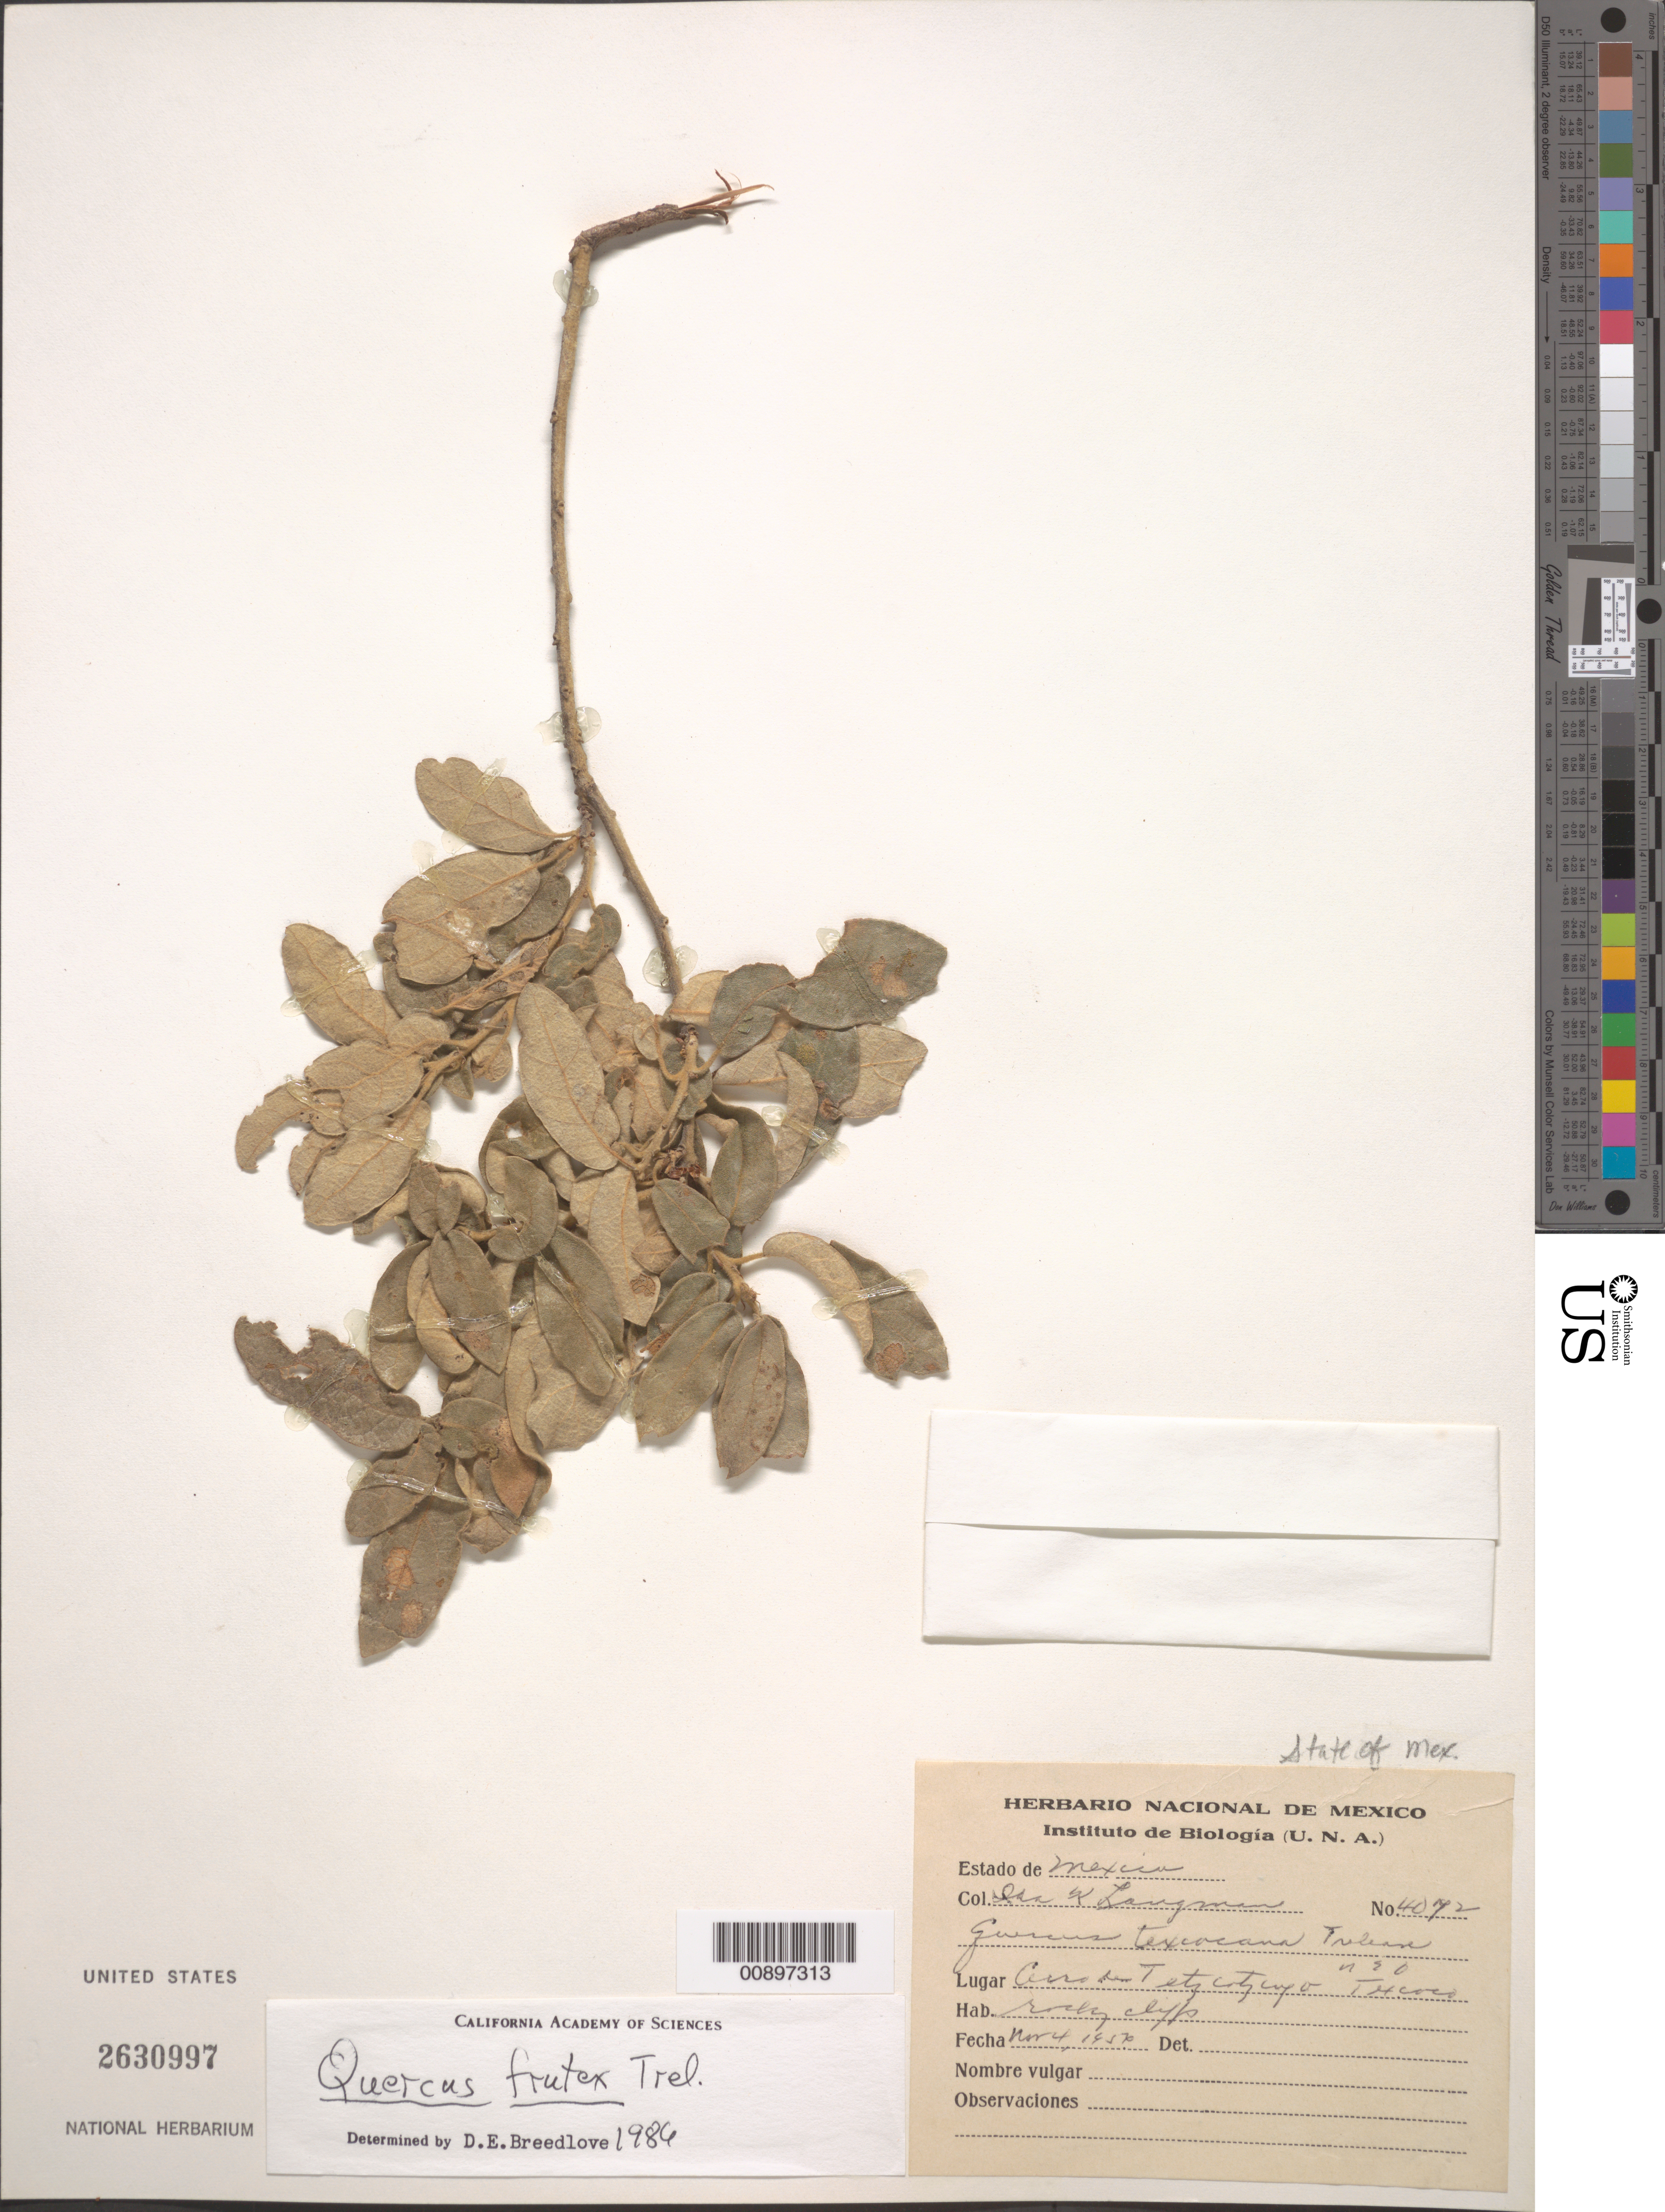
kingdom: Plantae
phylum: Tracheophyta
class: Magnoliopsida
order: Fagales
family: Fagaceae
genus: Quercus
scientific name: Quercus frutex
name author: Trel.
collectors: I. K. Langman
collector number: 4072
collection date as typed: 04 Nov 1957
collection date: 1957-11-04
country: Mexico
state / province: México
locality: Cerro de Tetzcotzingo, NE of Texcoco, Estado de México.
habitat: Rocky cliff.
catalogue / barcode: US 2630997